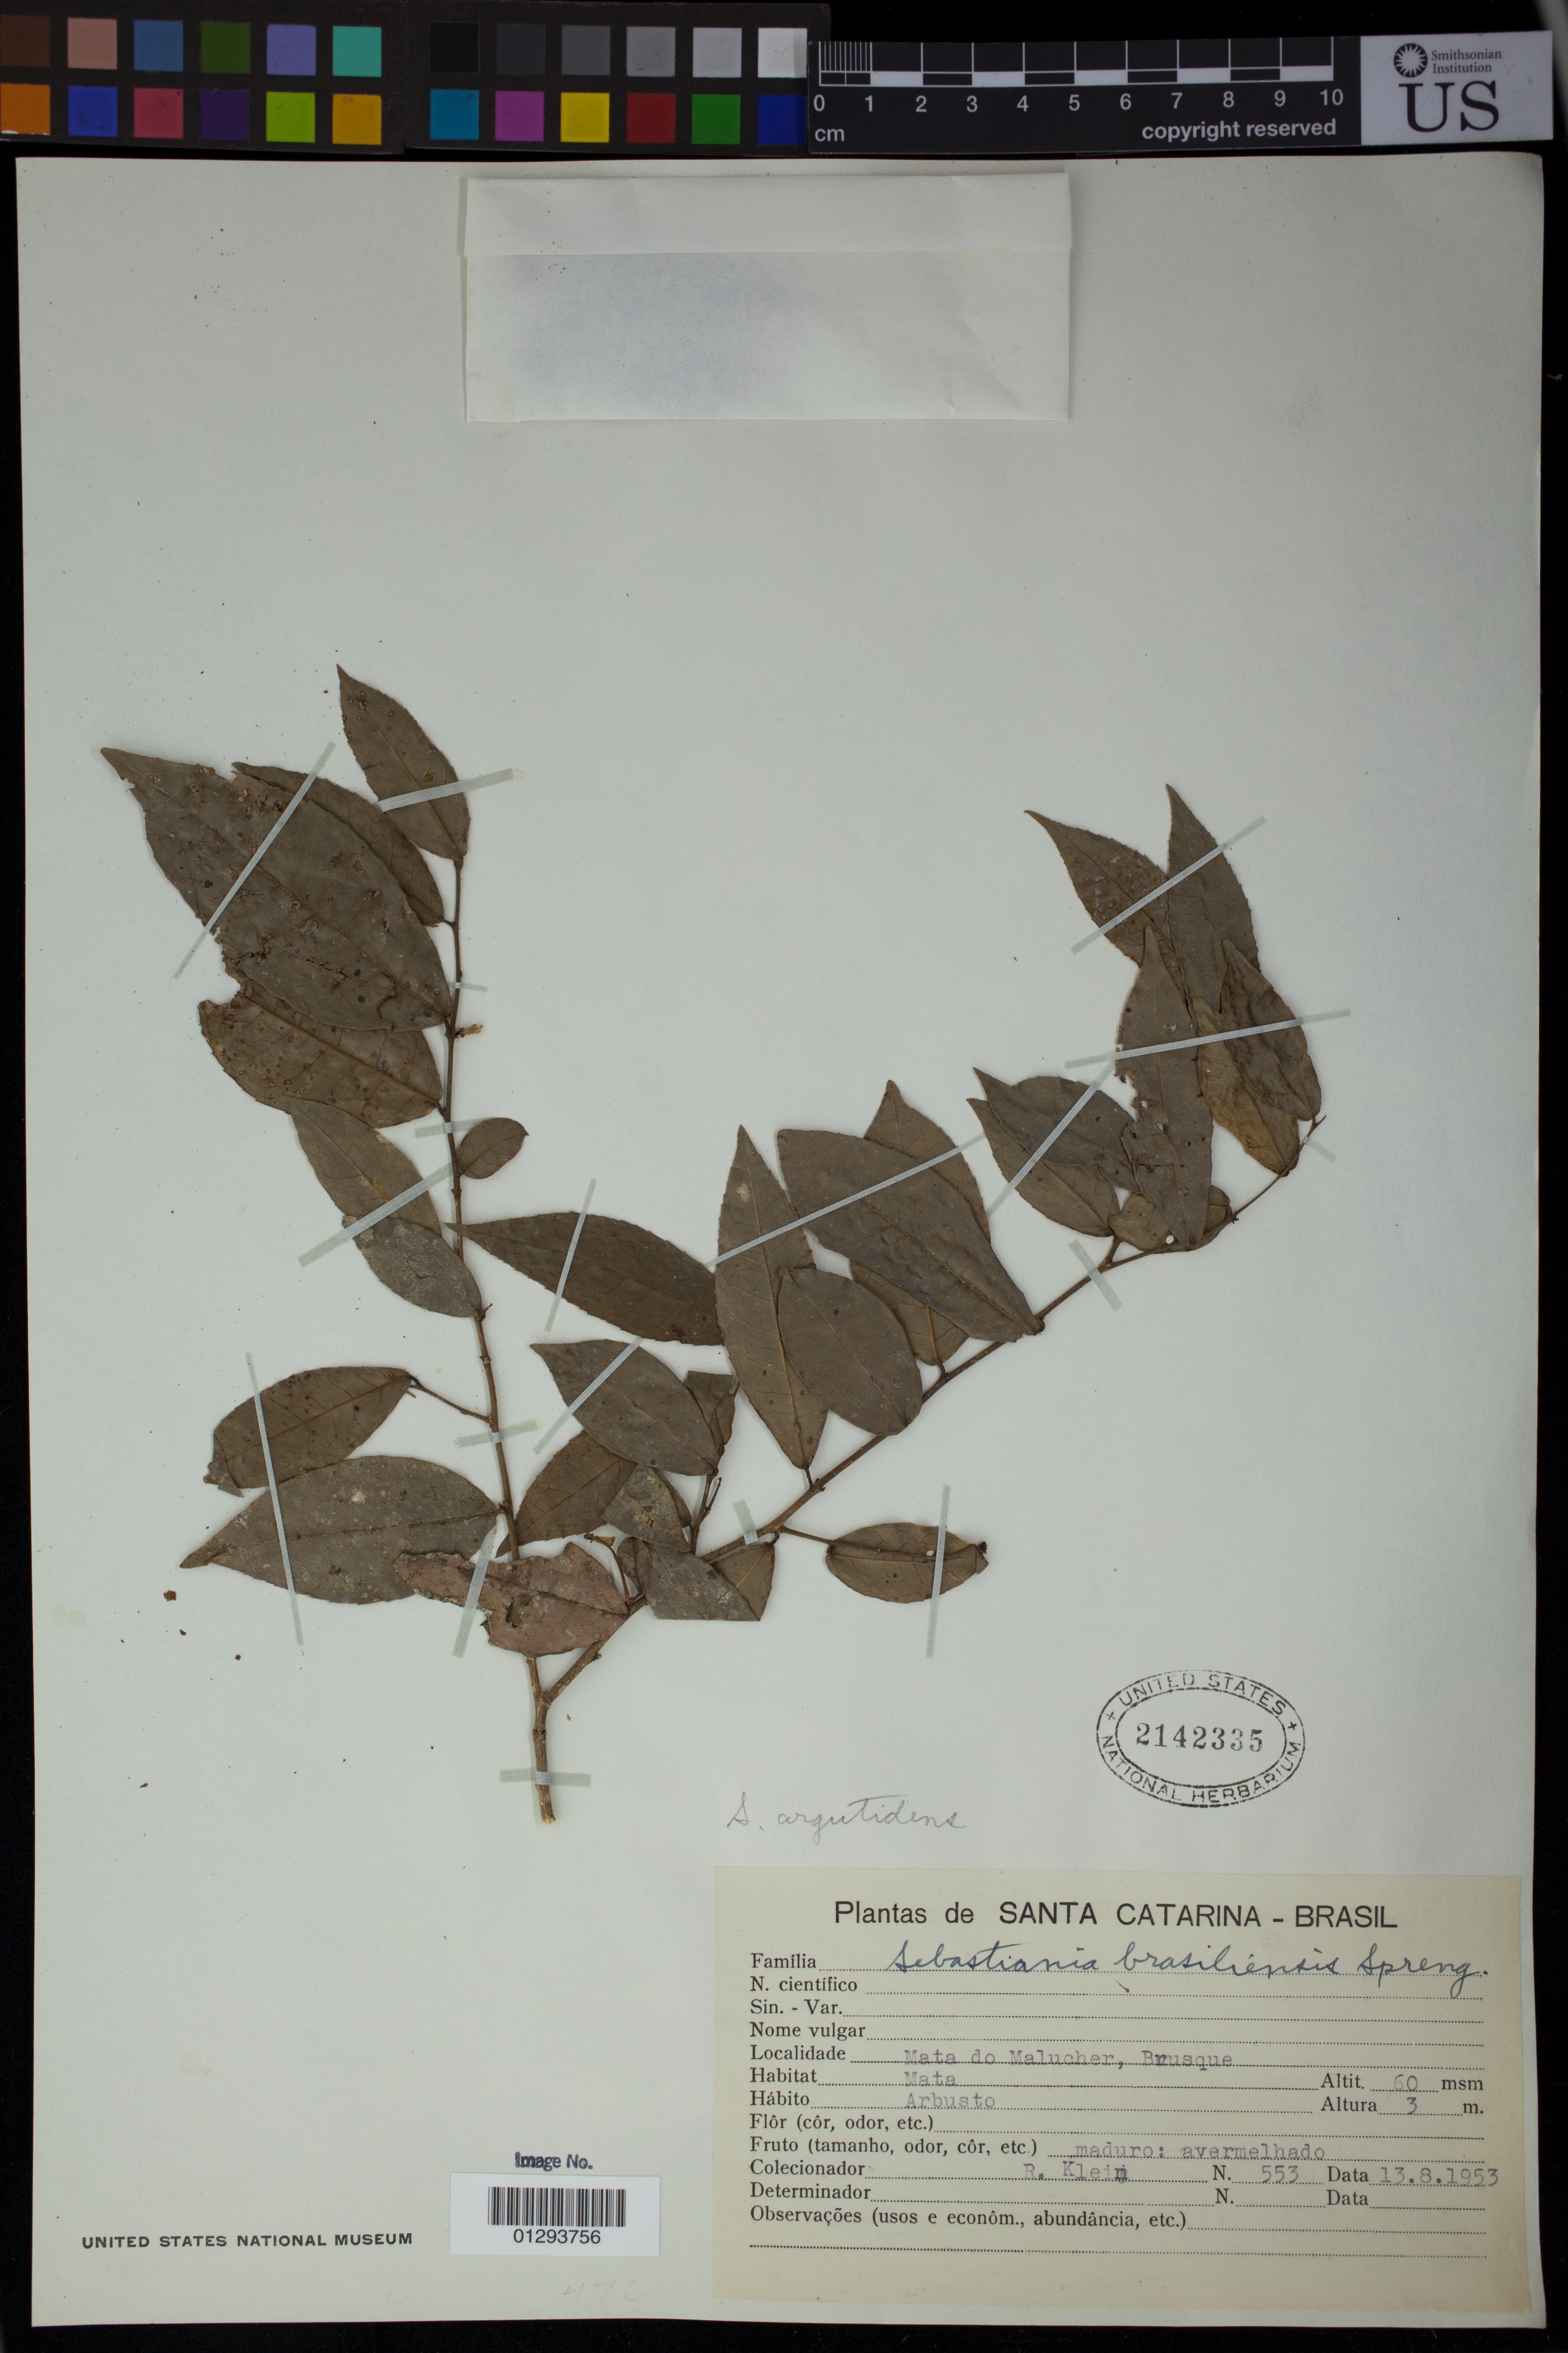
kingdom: Plantae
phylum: Tracheophyta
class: Magnoliopsida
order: Malpighiales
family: Euphorbiaceae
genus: Sebastiania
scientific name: Sebastiania argutidens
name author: Pax & K. Hoffm.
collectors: R. Klein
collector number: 553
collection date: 1953-08-13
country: Brazil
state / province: Santa Catarina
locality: Mata do Malucher, Brusque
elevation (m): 60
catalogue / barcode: US 2142335